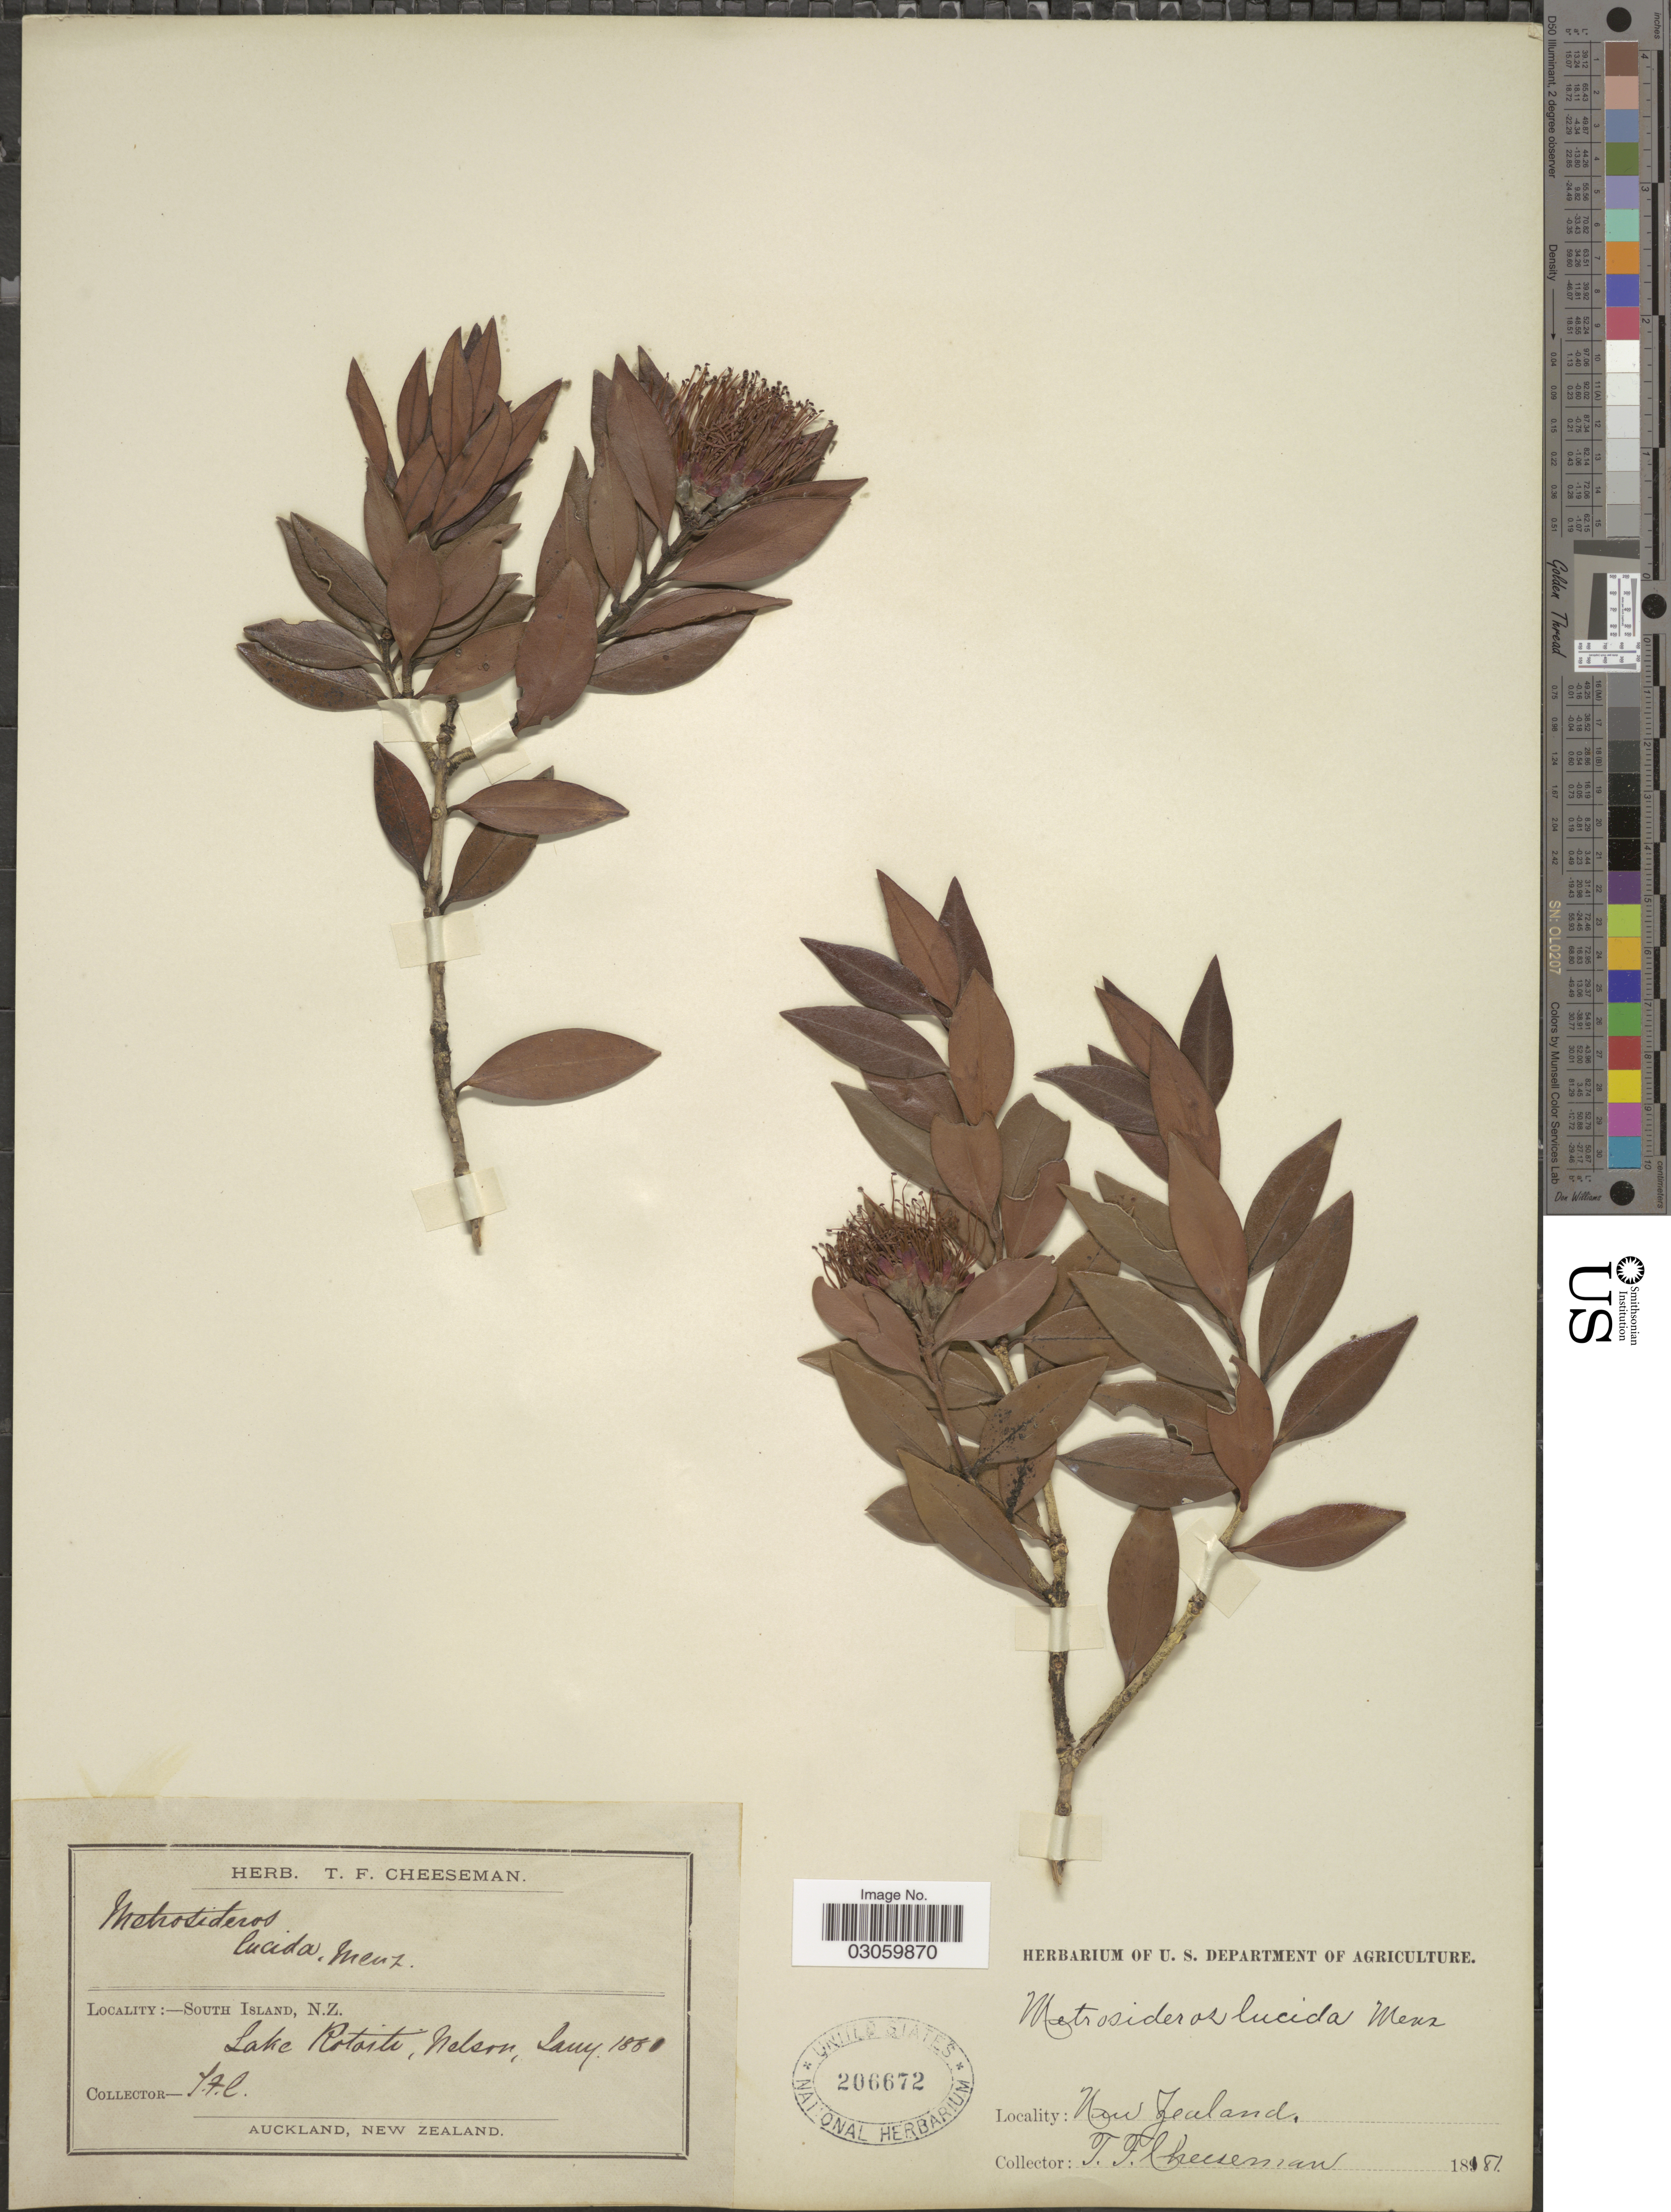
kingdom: Plantae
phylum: Tracheophyta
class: Magnoliopsida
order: Myrtales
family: Myrtaceae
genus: Metrosideros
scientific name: Metrosideros umbellata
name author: Cav.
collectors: T. F. Cheeseman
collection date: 1881-01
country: New Zealand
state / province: Nelson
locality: South Island, N. Z. Lake Rotoiti.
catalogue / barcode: US 206672